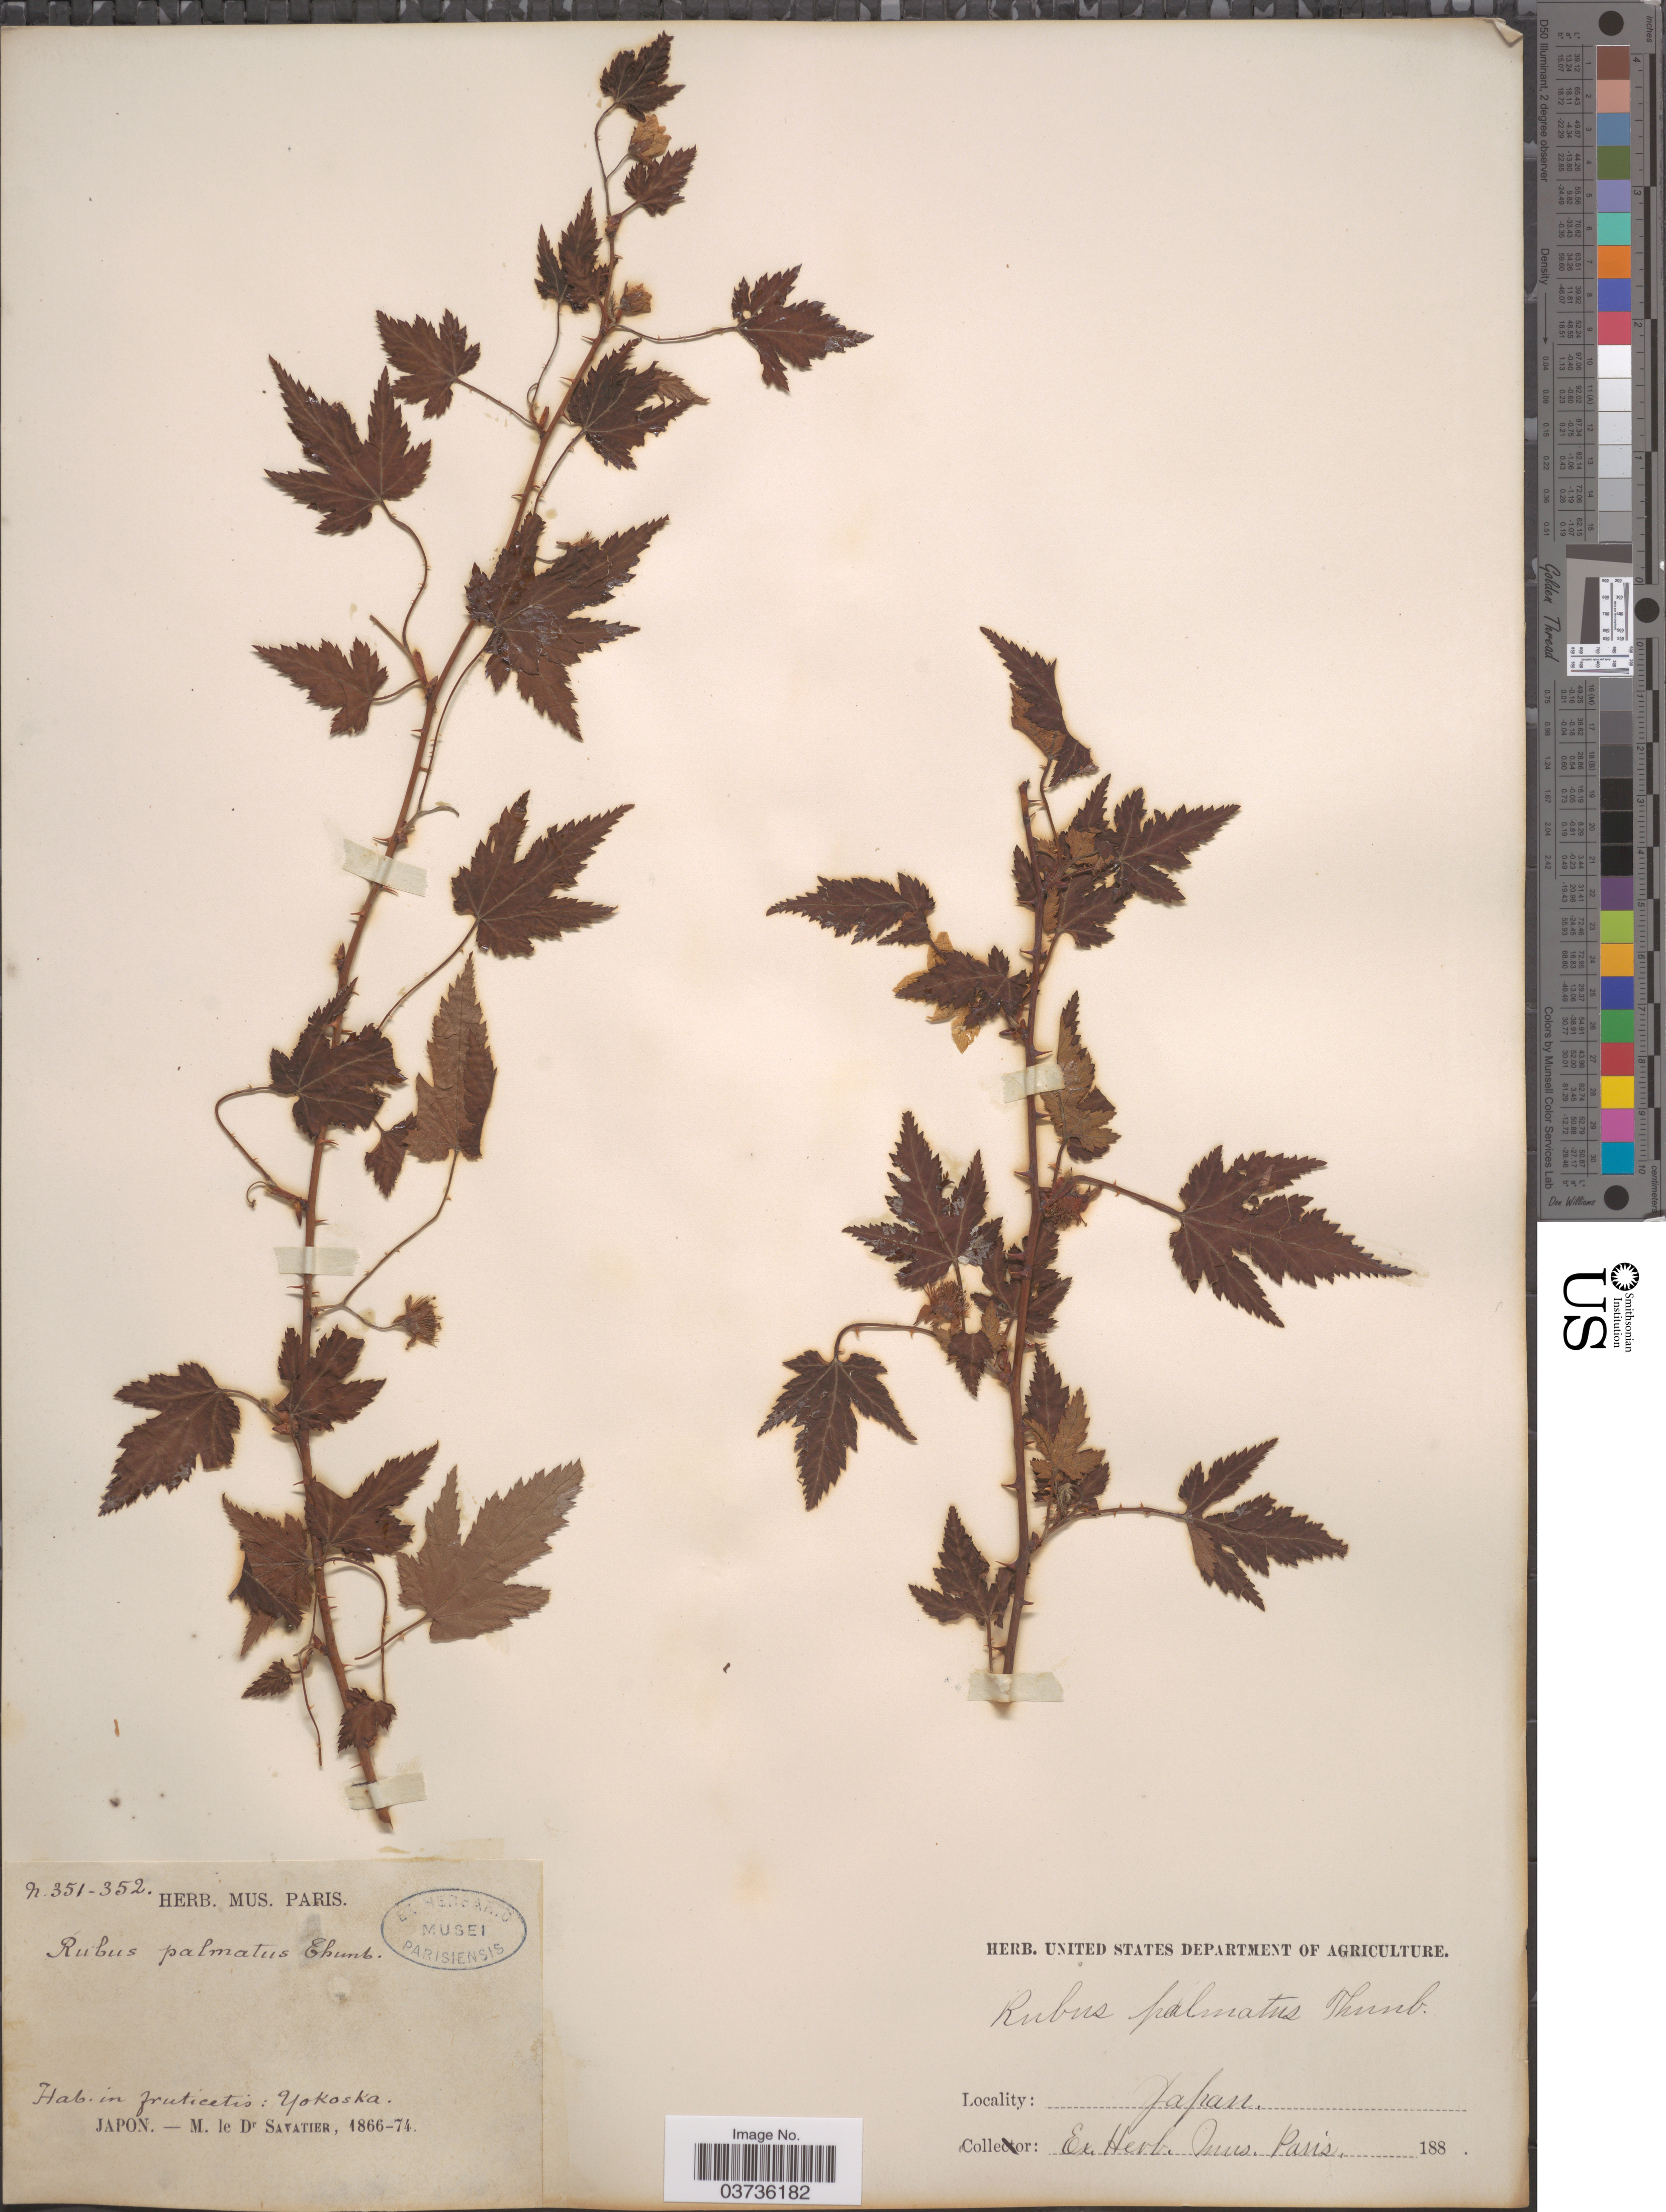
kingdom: Plantae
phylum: Tracheophyta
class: Magnoliopsida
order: Rosales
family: Rosaceae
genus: Rubus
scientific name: Rubus palmatus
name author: Thunb.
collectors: M. Savatier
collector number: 351-352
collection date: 1866/1874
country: Japan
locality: Yokoska.